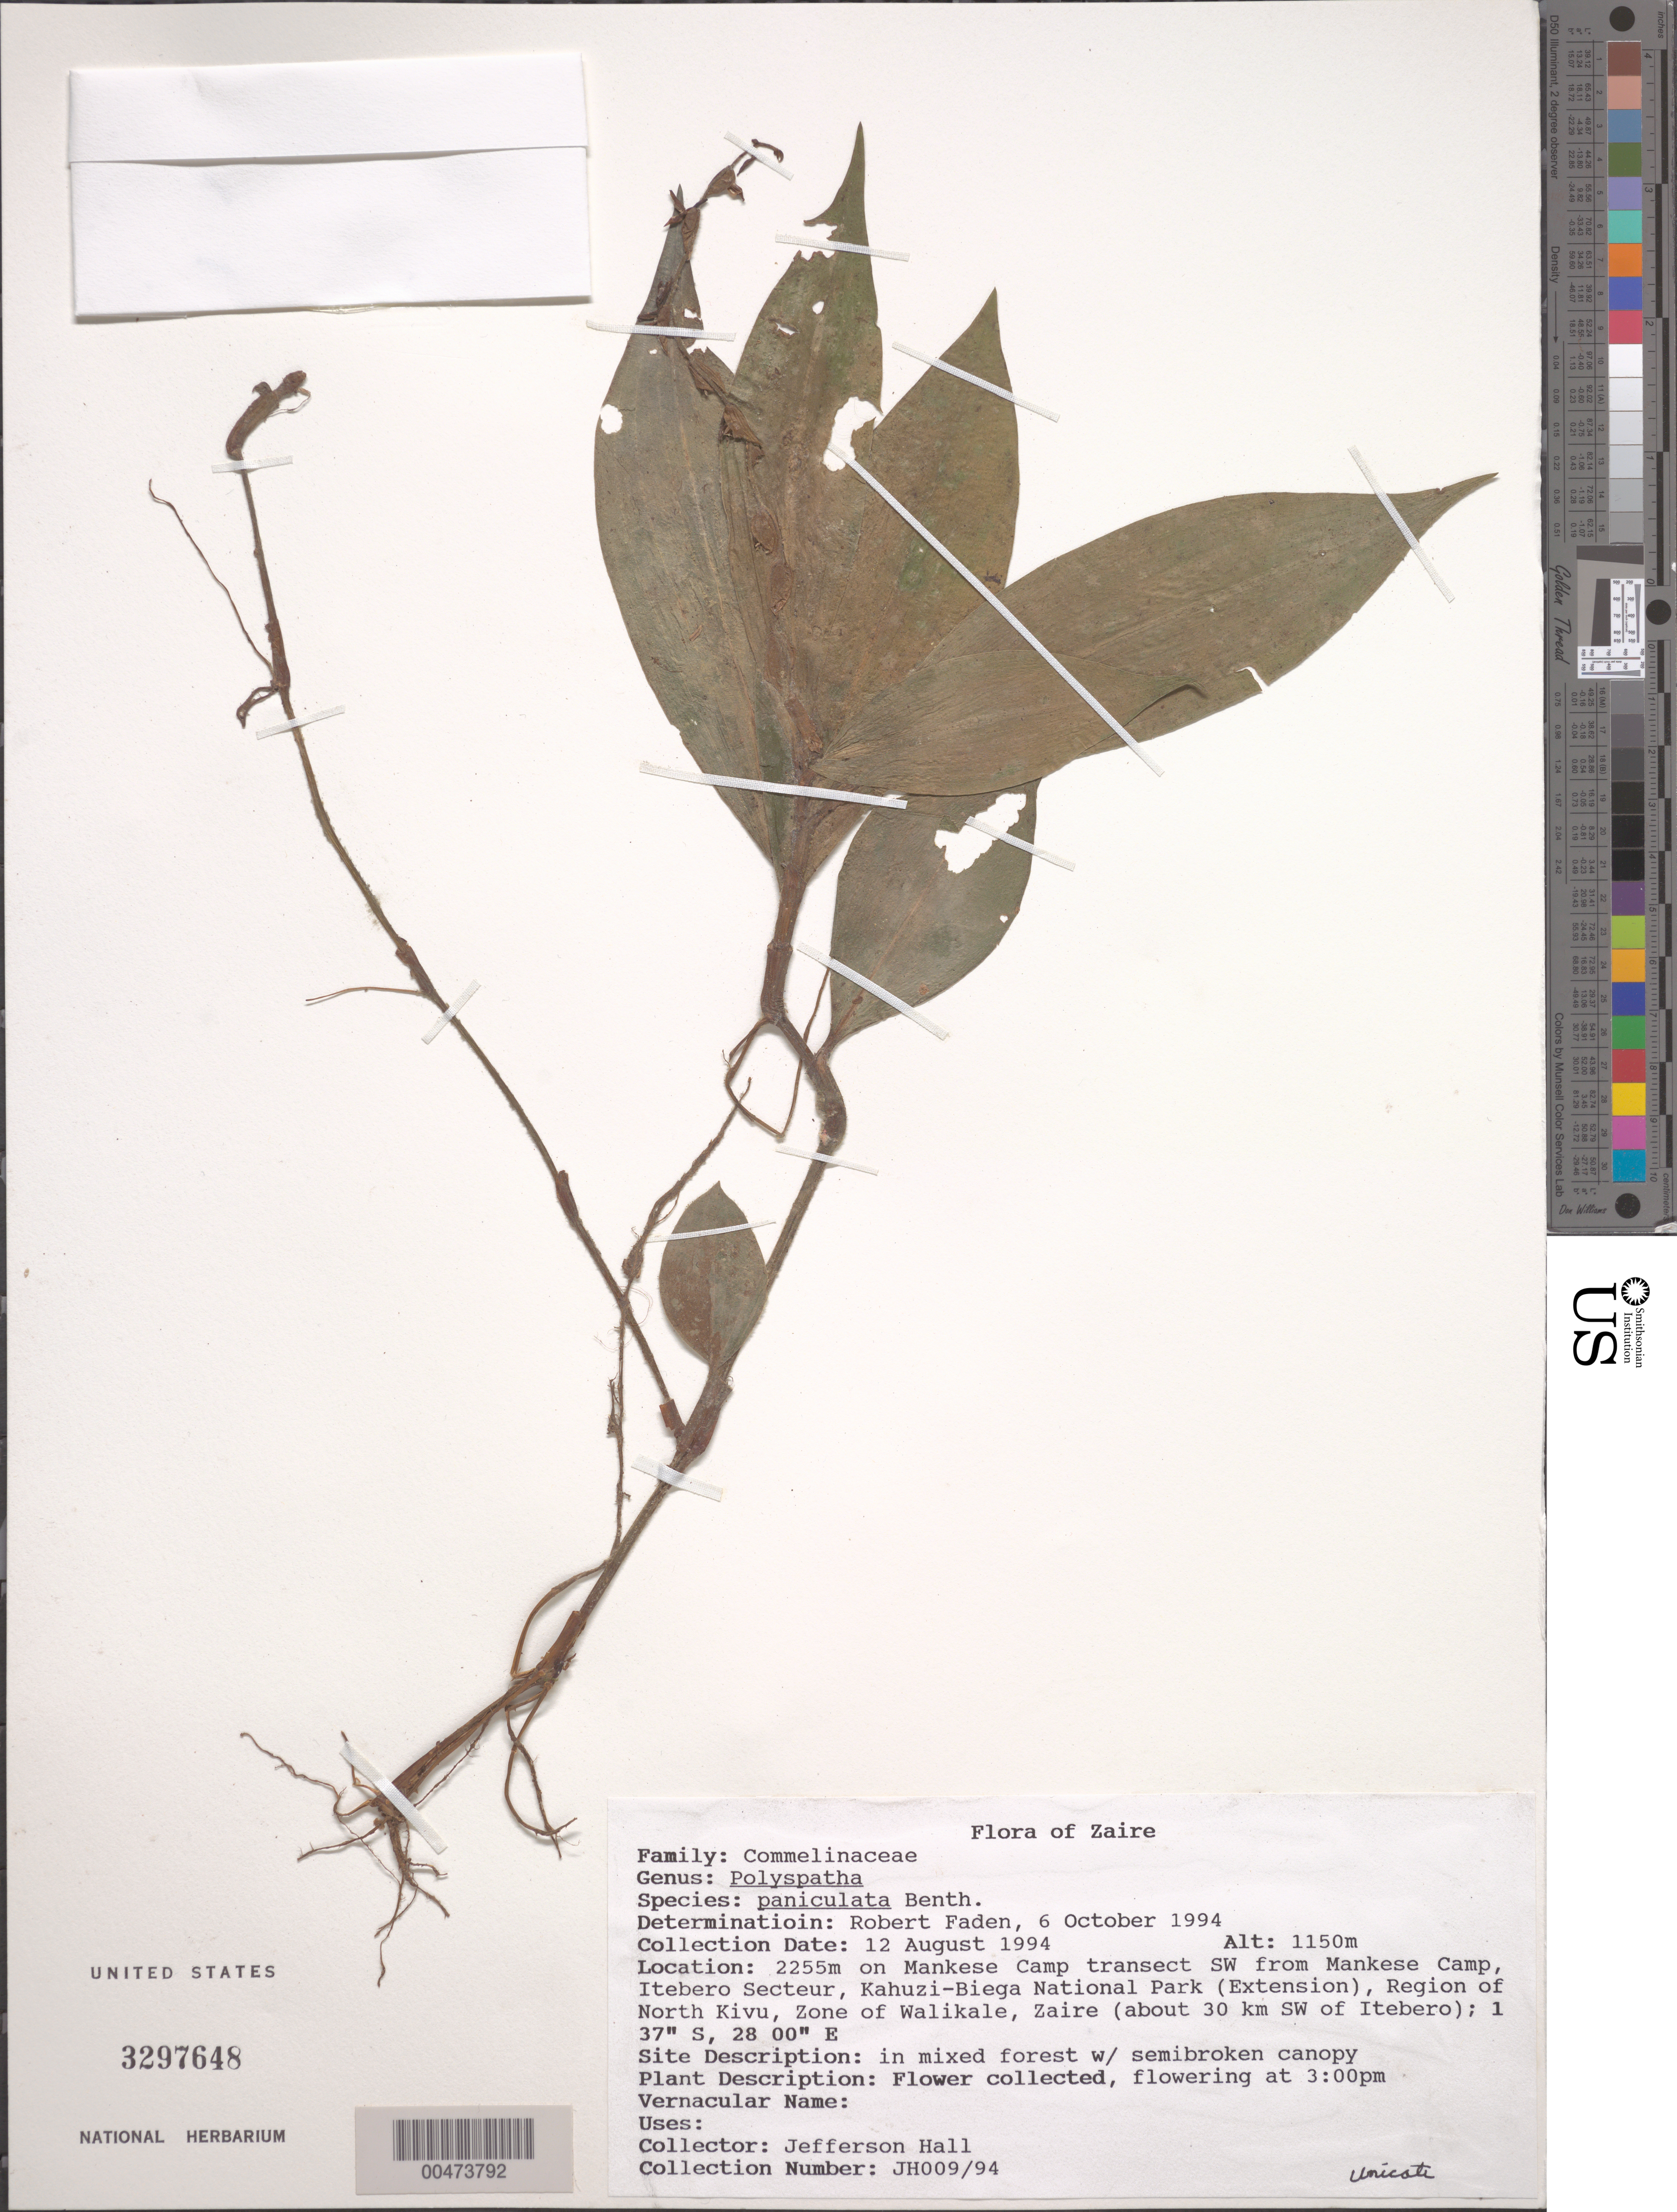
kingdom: Plantae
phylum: Tracheophyta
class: Liliopsida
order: Commelinales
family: Commelinaceae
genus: Polyspatha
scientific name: Polyspatha paniculata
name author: Benth.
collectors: J. Hall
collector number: Jh009/94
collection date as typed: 12 Aug 1994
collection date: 1994-08-12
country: Congo, Democratic Republic of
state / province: Sud-Kivu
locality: Mankese camp, Itebero secteur, Kahuzi-Biega National Park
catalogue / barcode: US 3297648